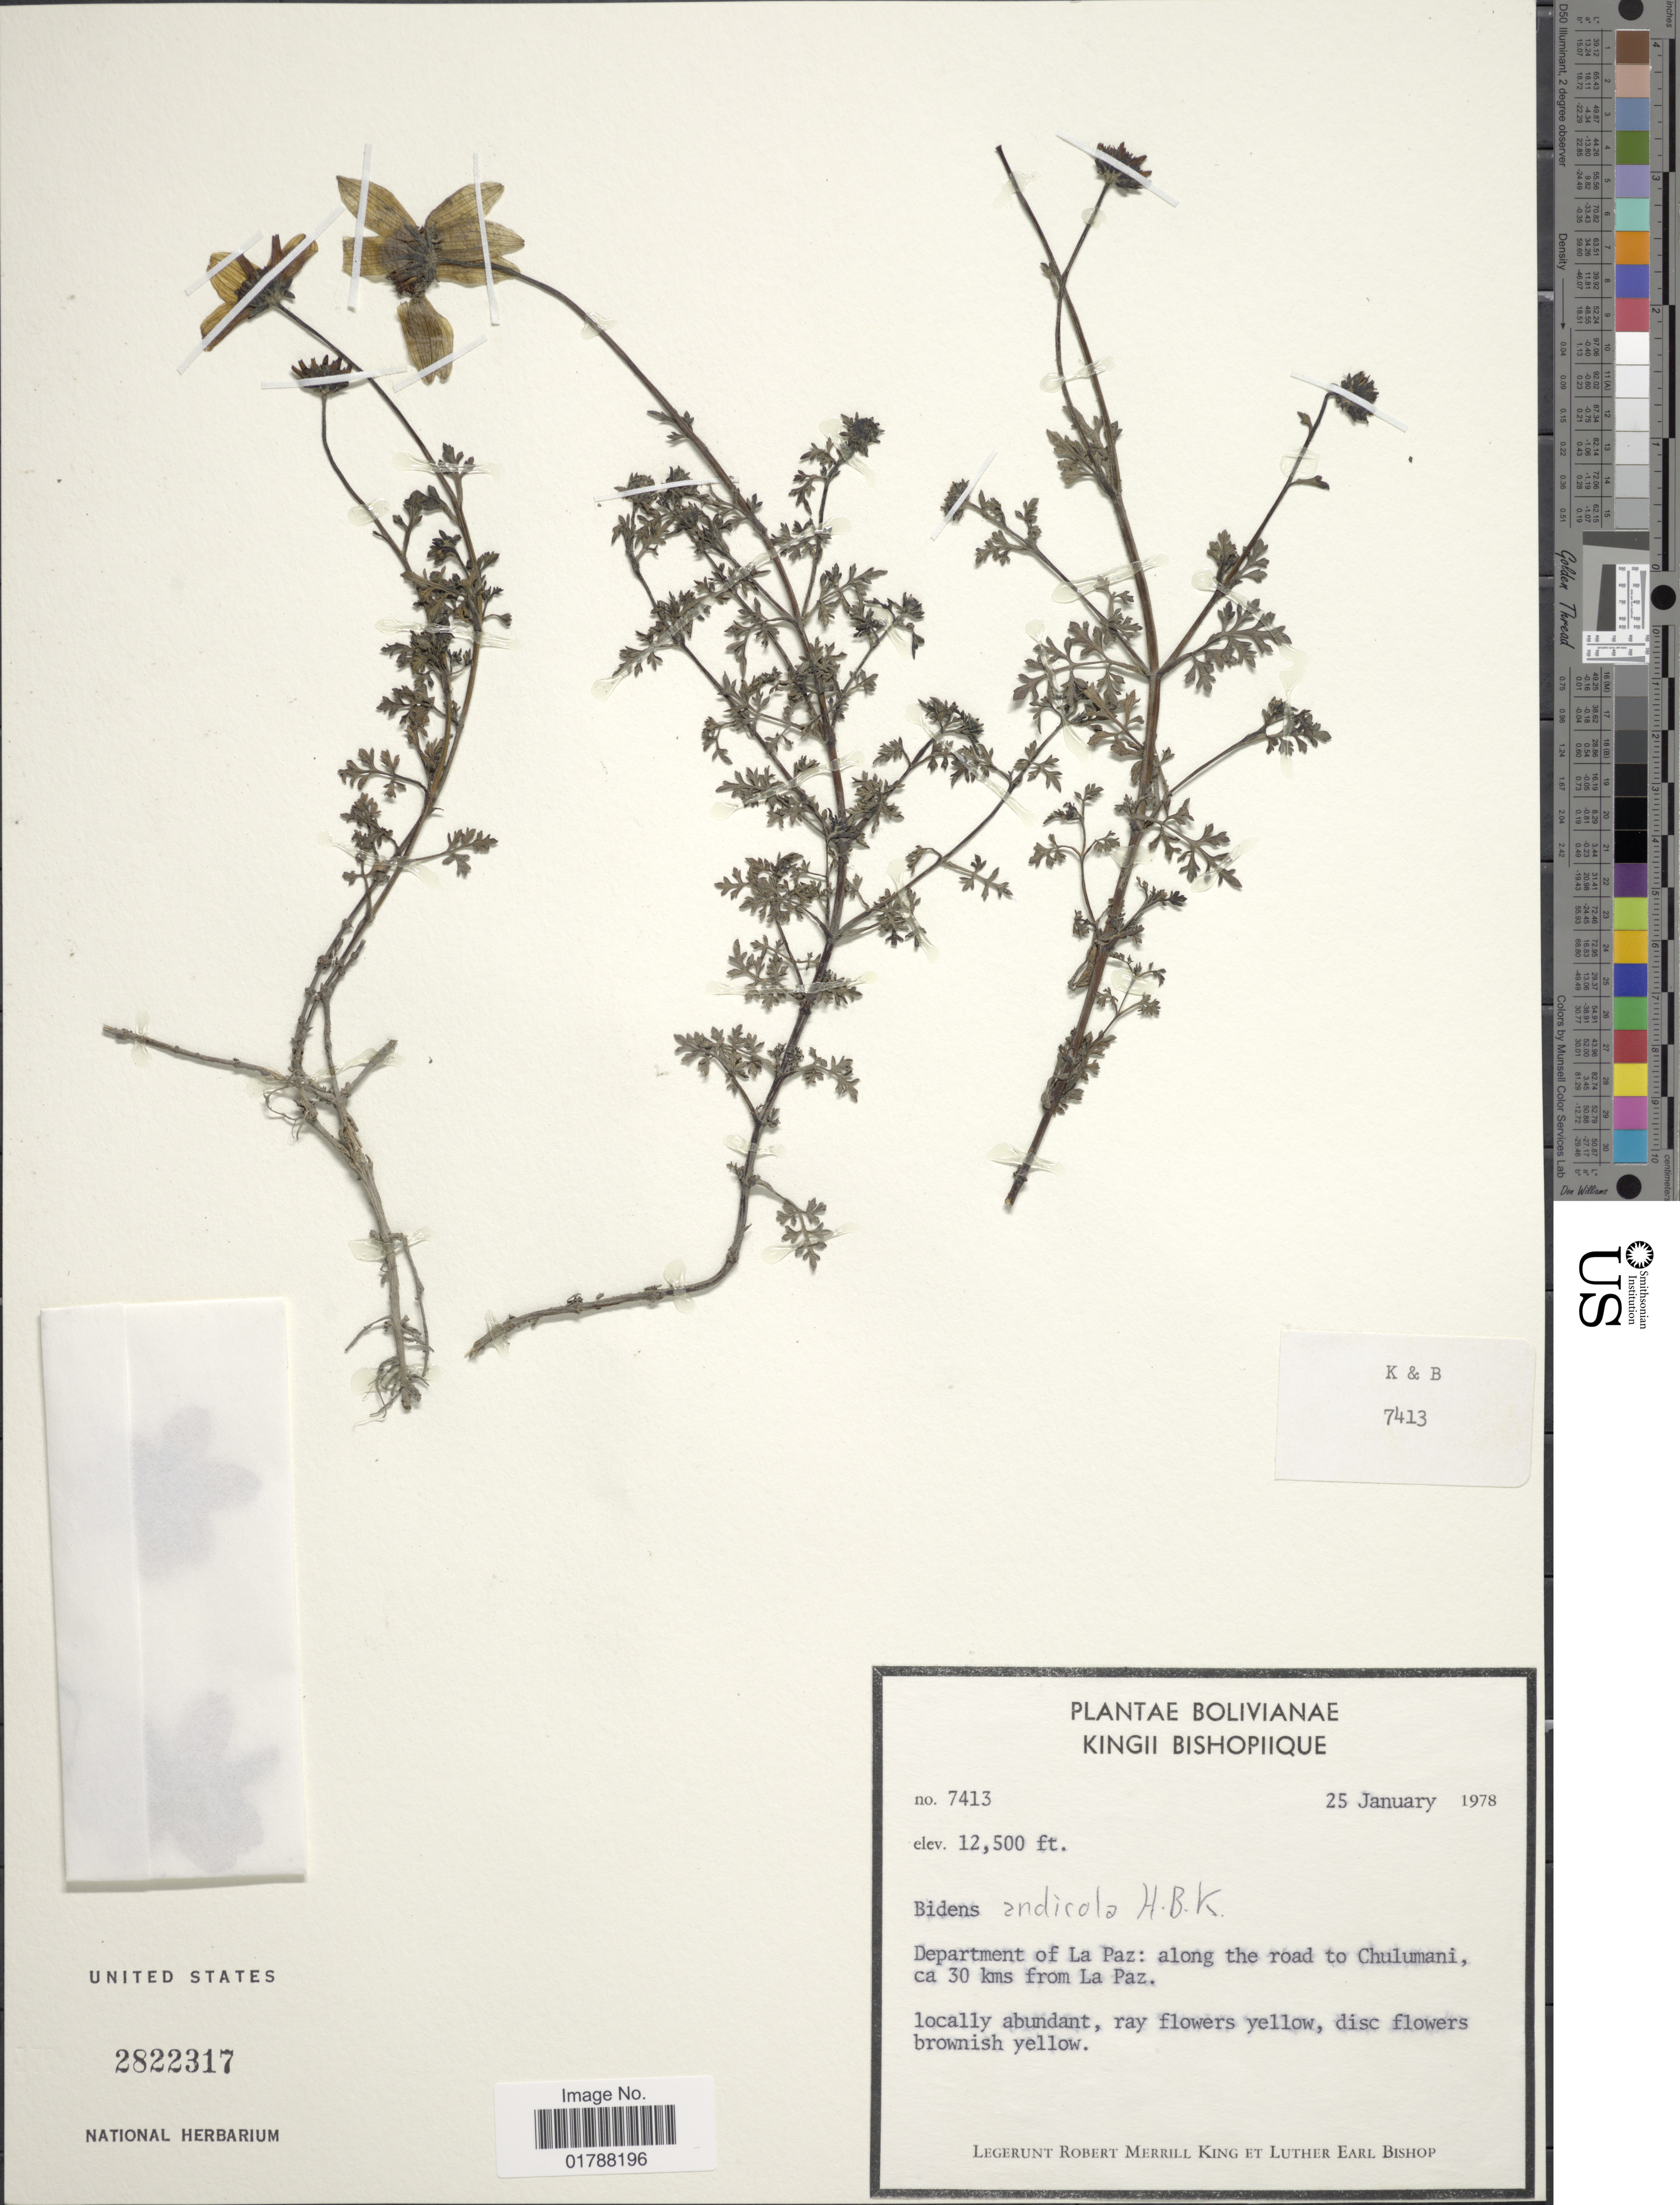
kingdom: Plantae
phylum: Tracheophyta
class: Magnoliopsida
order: Asterales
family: Asteraceae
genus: Bidens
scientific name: Bidens andicola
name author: Kunth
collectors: R. M. King & L. E. Bishop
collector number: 7413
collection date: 1978-01-25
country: Bolivia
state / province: La Paz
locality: Along the road to Chulumani, ca 30 kms from La Paz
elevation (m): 3810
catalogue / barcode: US 2822317